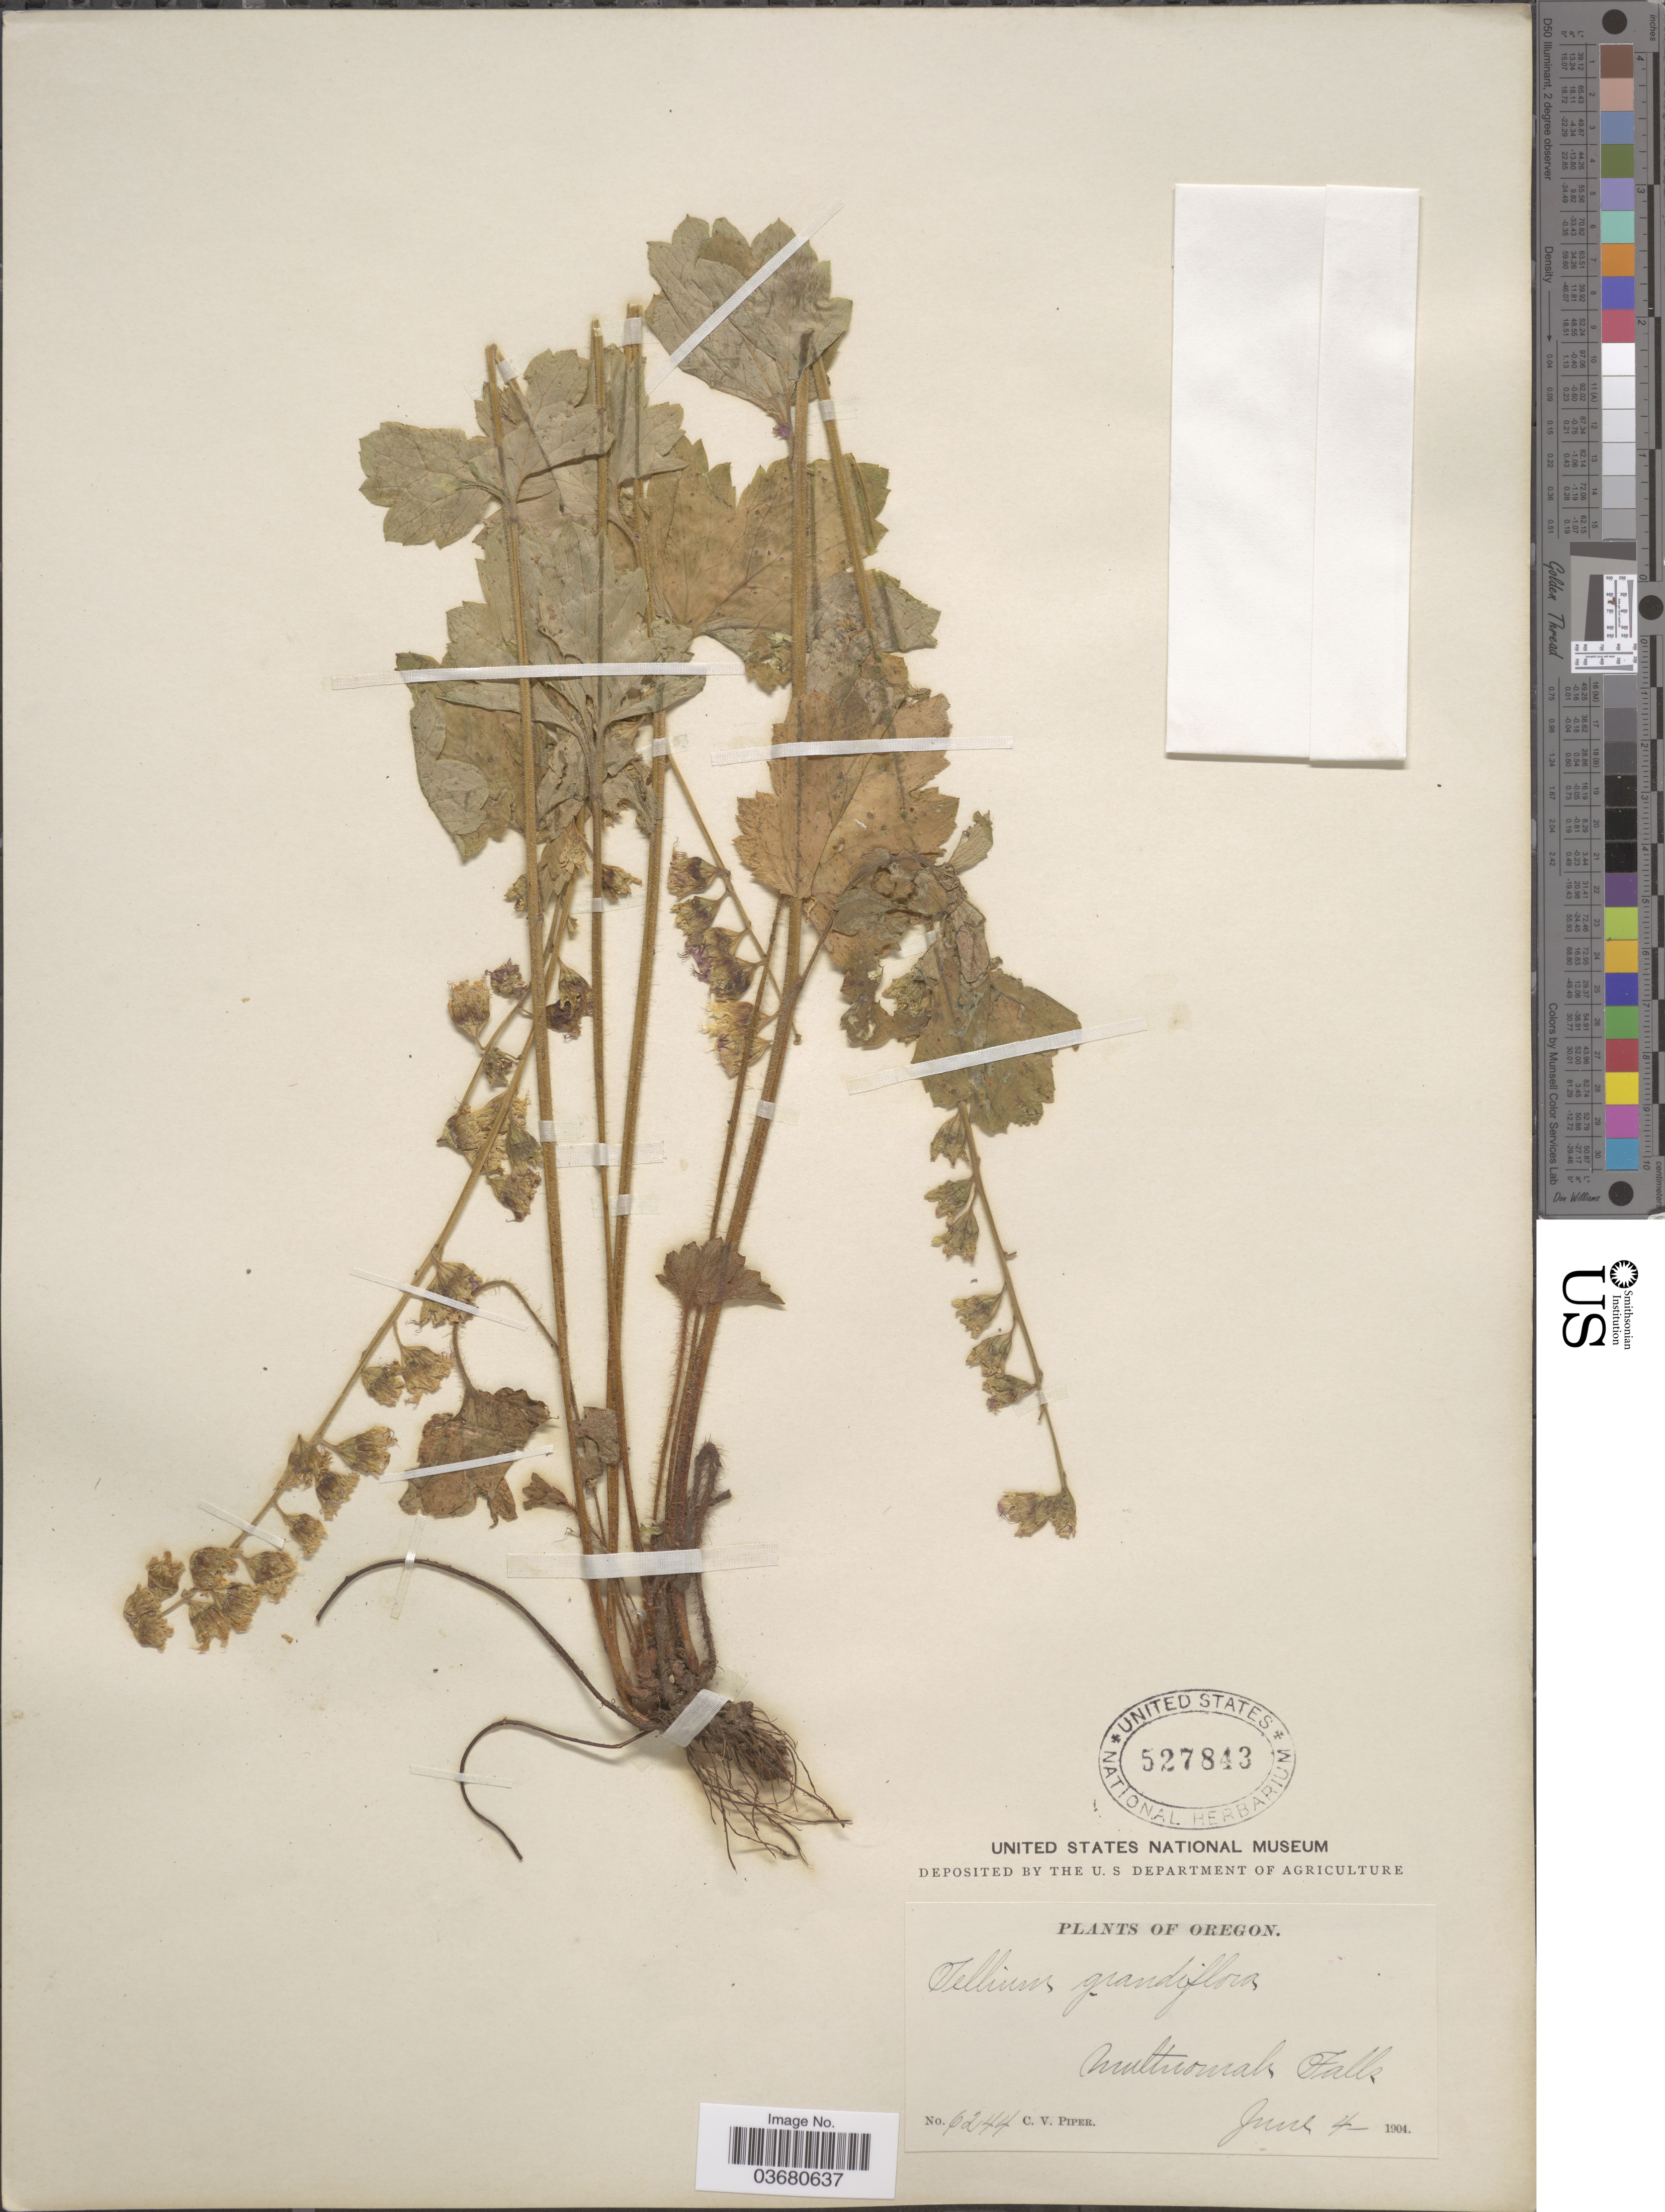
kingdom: Plantae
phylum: Tracheophyta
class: Magnoliopsida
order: Saxifragales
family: Saxifragaceae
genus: Tellima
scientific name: Tellima grandiflora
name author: (Pursh) Douglas ex Lindl.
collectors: C. V. Piper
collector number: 6244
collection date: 1904-06-04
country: United States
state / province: Oregon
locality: Multnomah Falls.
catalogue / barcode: US 527843